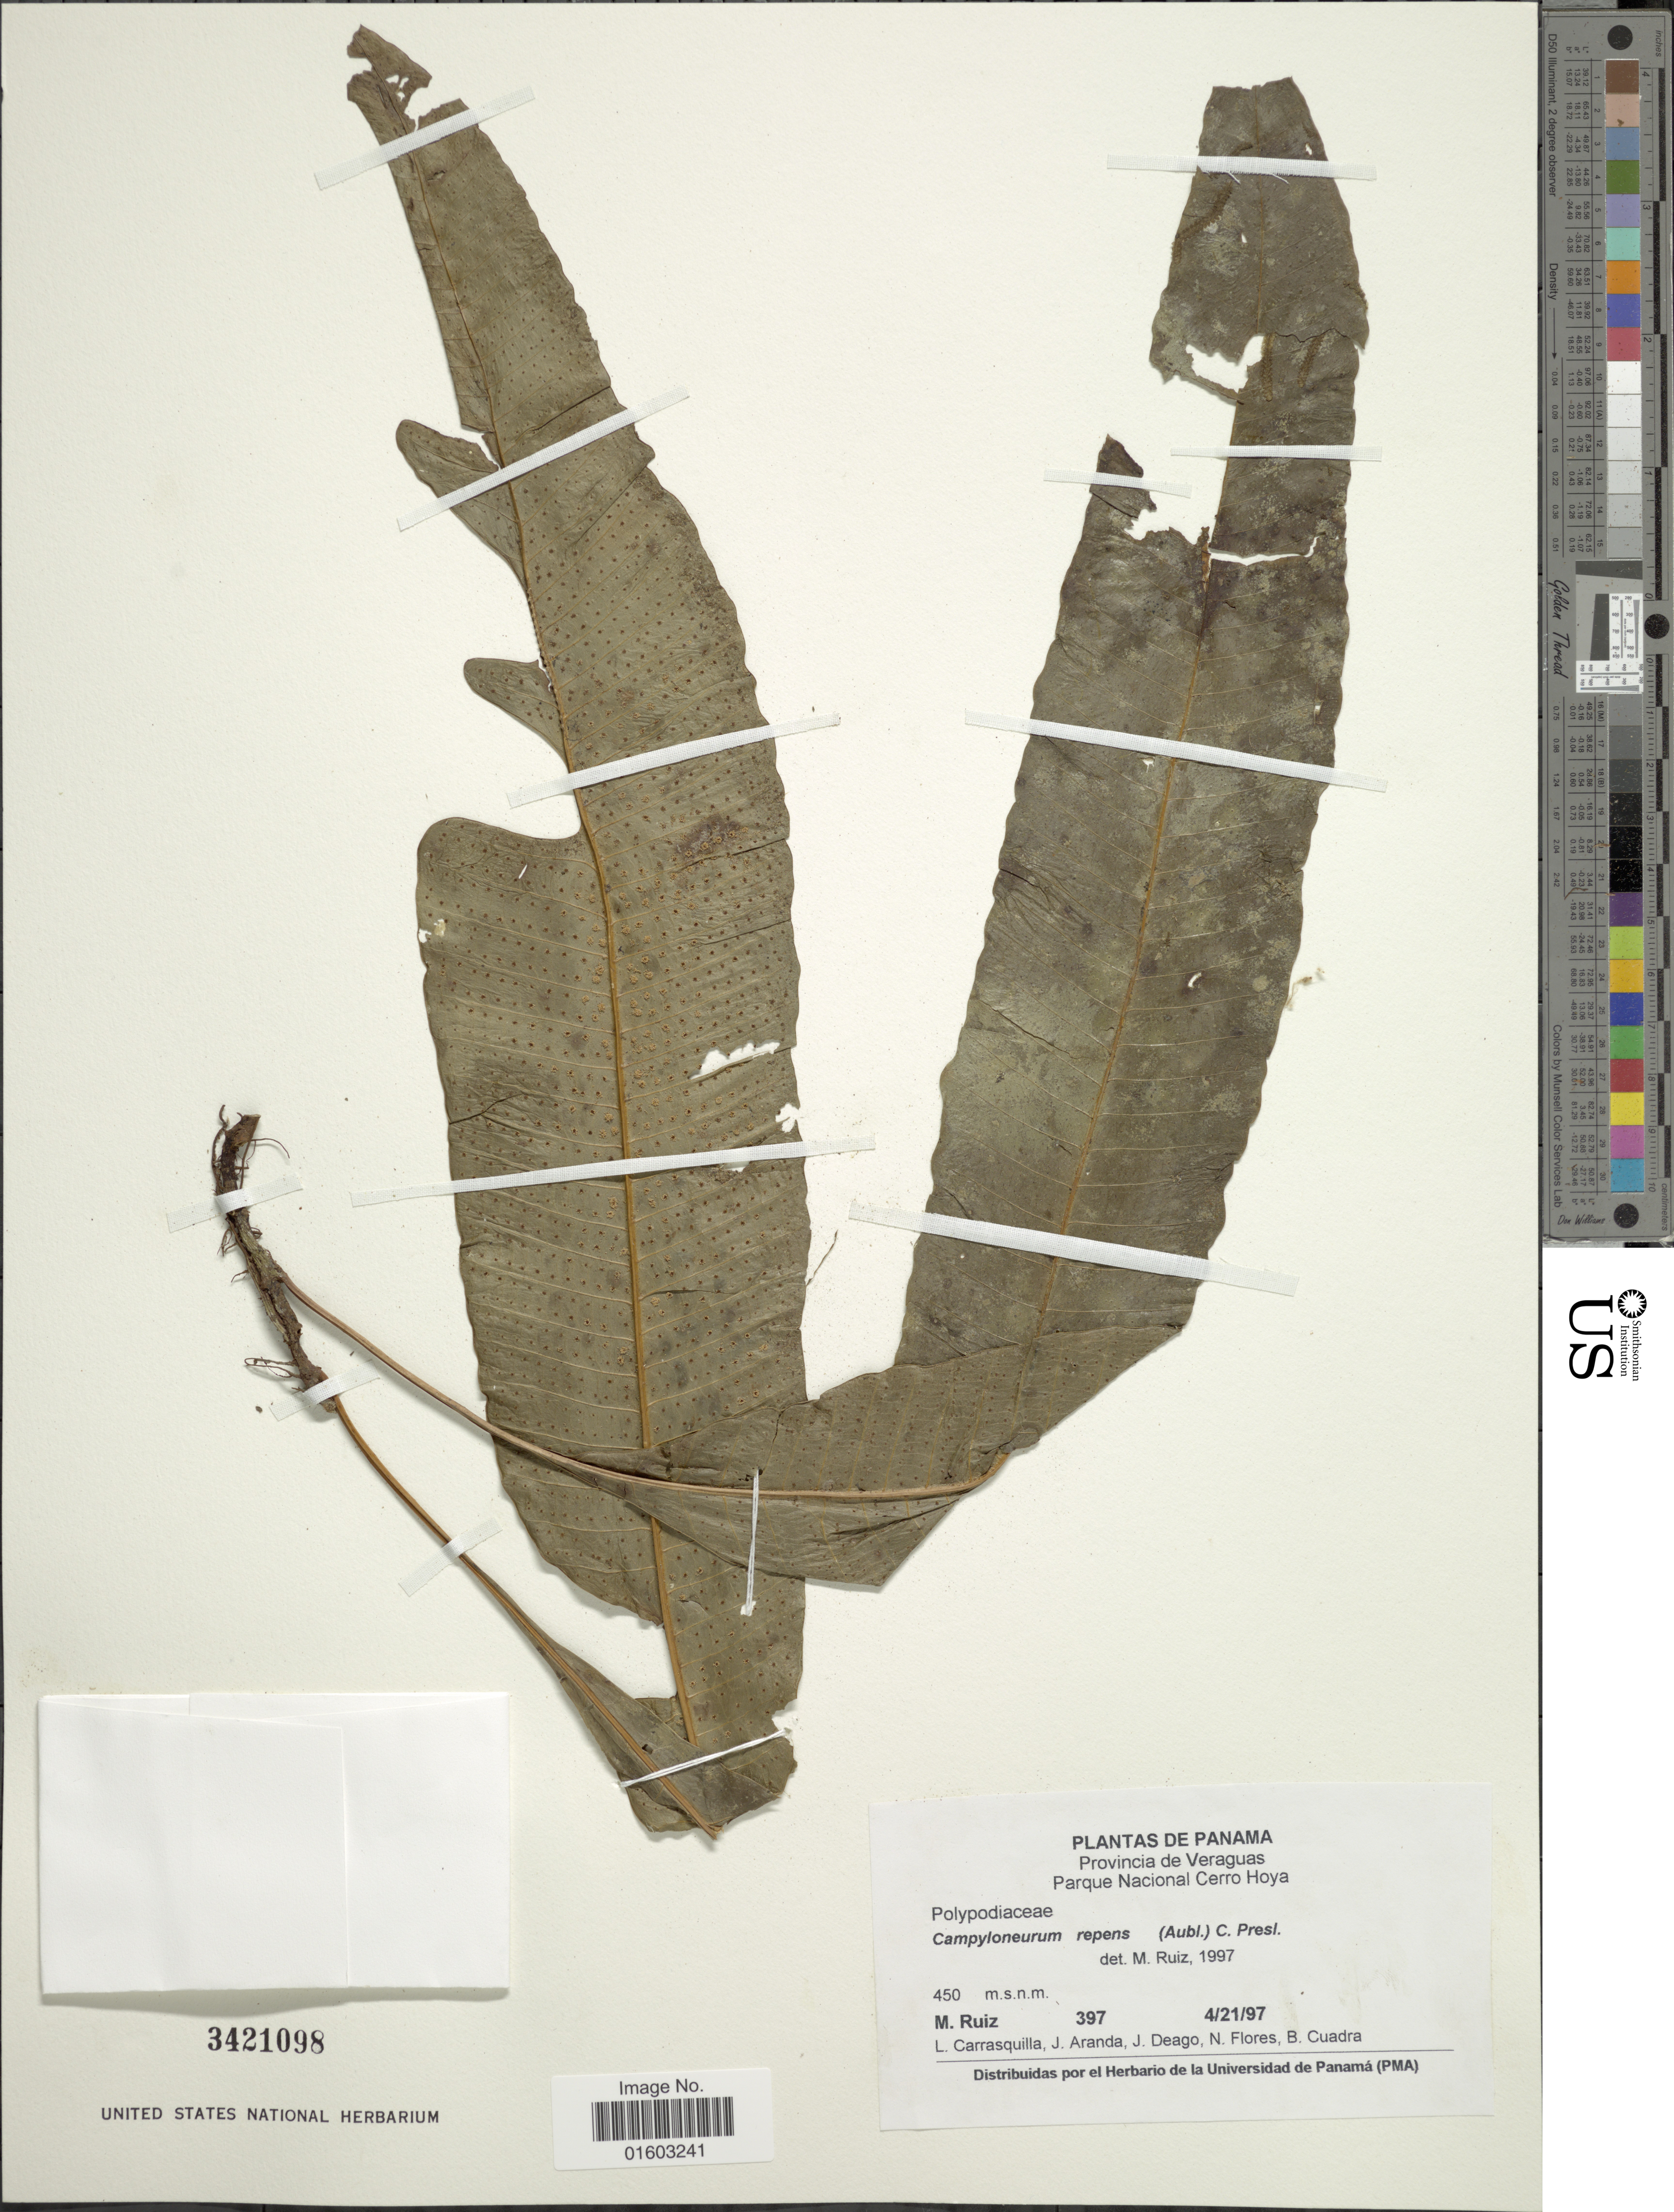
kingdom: Plantae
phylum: Tracheophyta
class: Polypodiopsida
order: Polypodiales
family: Polypodiaceae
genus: Campyloneurum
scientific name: Campyloneurum repens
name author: (Aubl.) C. Presl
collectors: M. Ruiz, L. Carrasquilla, J. Aranda, J. Aranda & et al.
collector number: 397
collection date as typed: Transcribed d/m/y: 21/4/97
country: Panama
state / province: Veraguas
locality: Provincis de Veraguas. Parque Nacional Cerro Hoya.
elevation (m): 450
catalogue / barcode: US 3421098